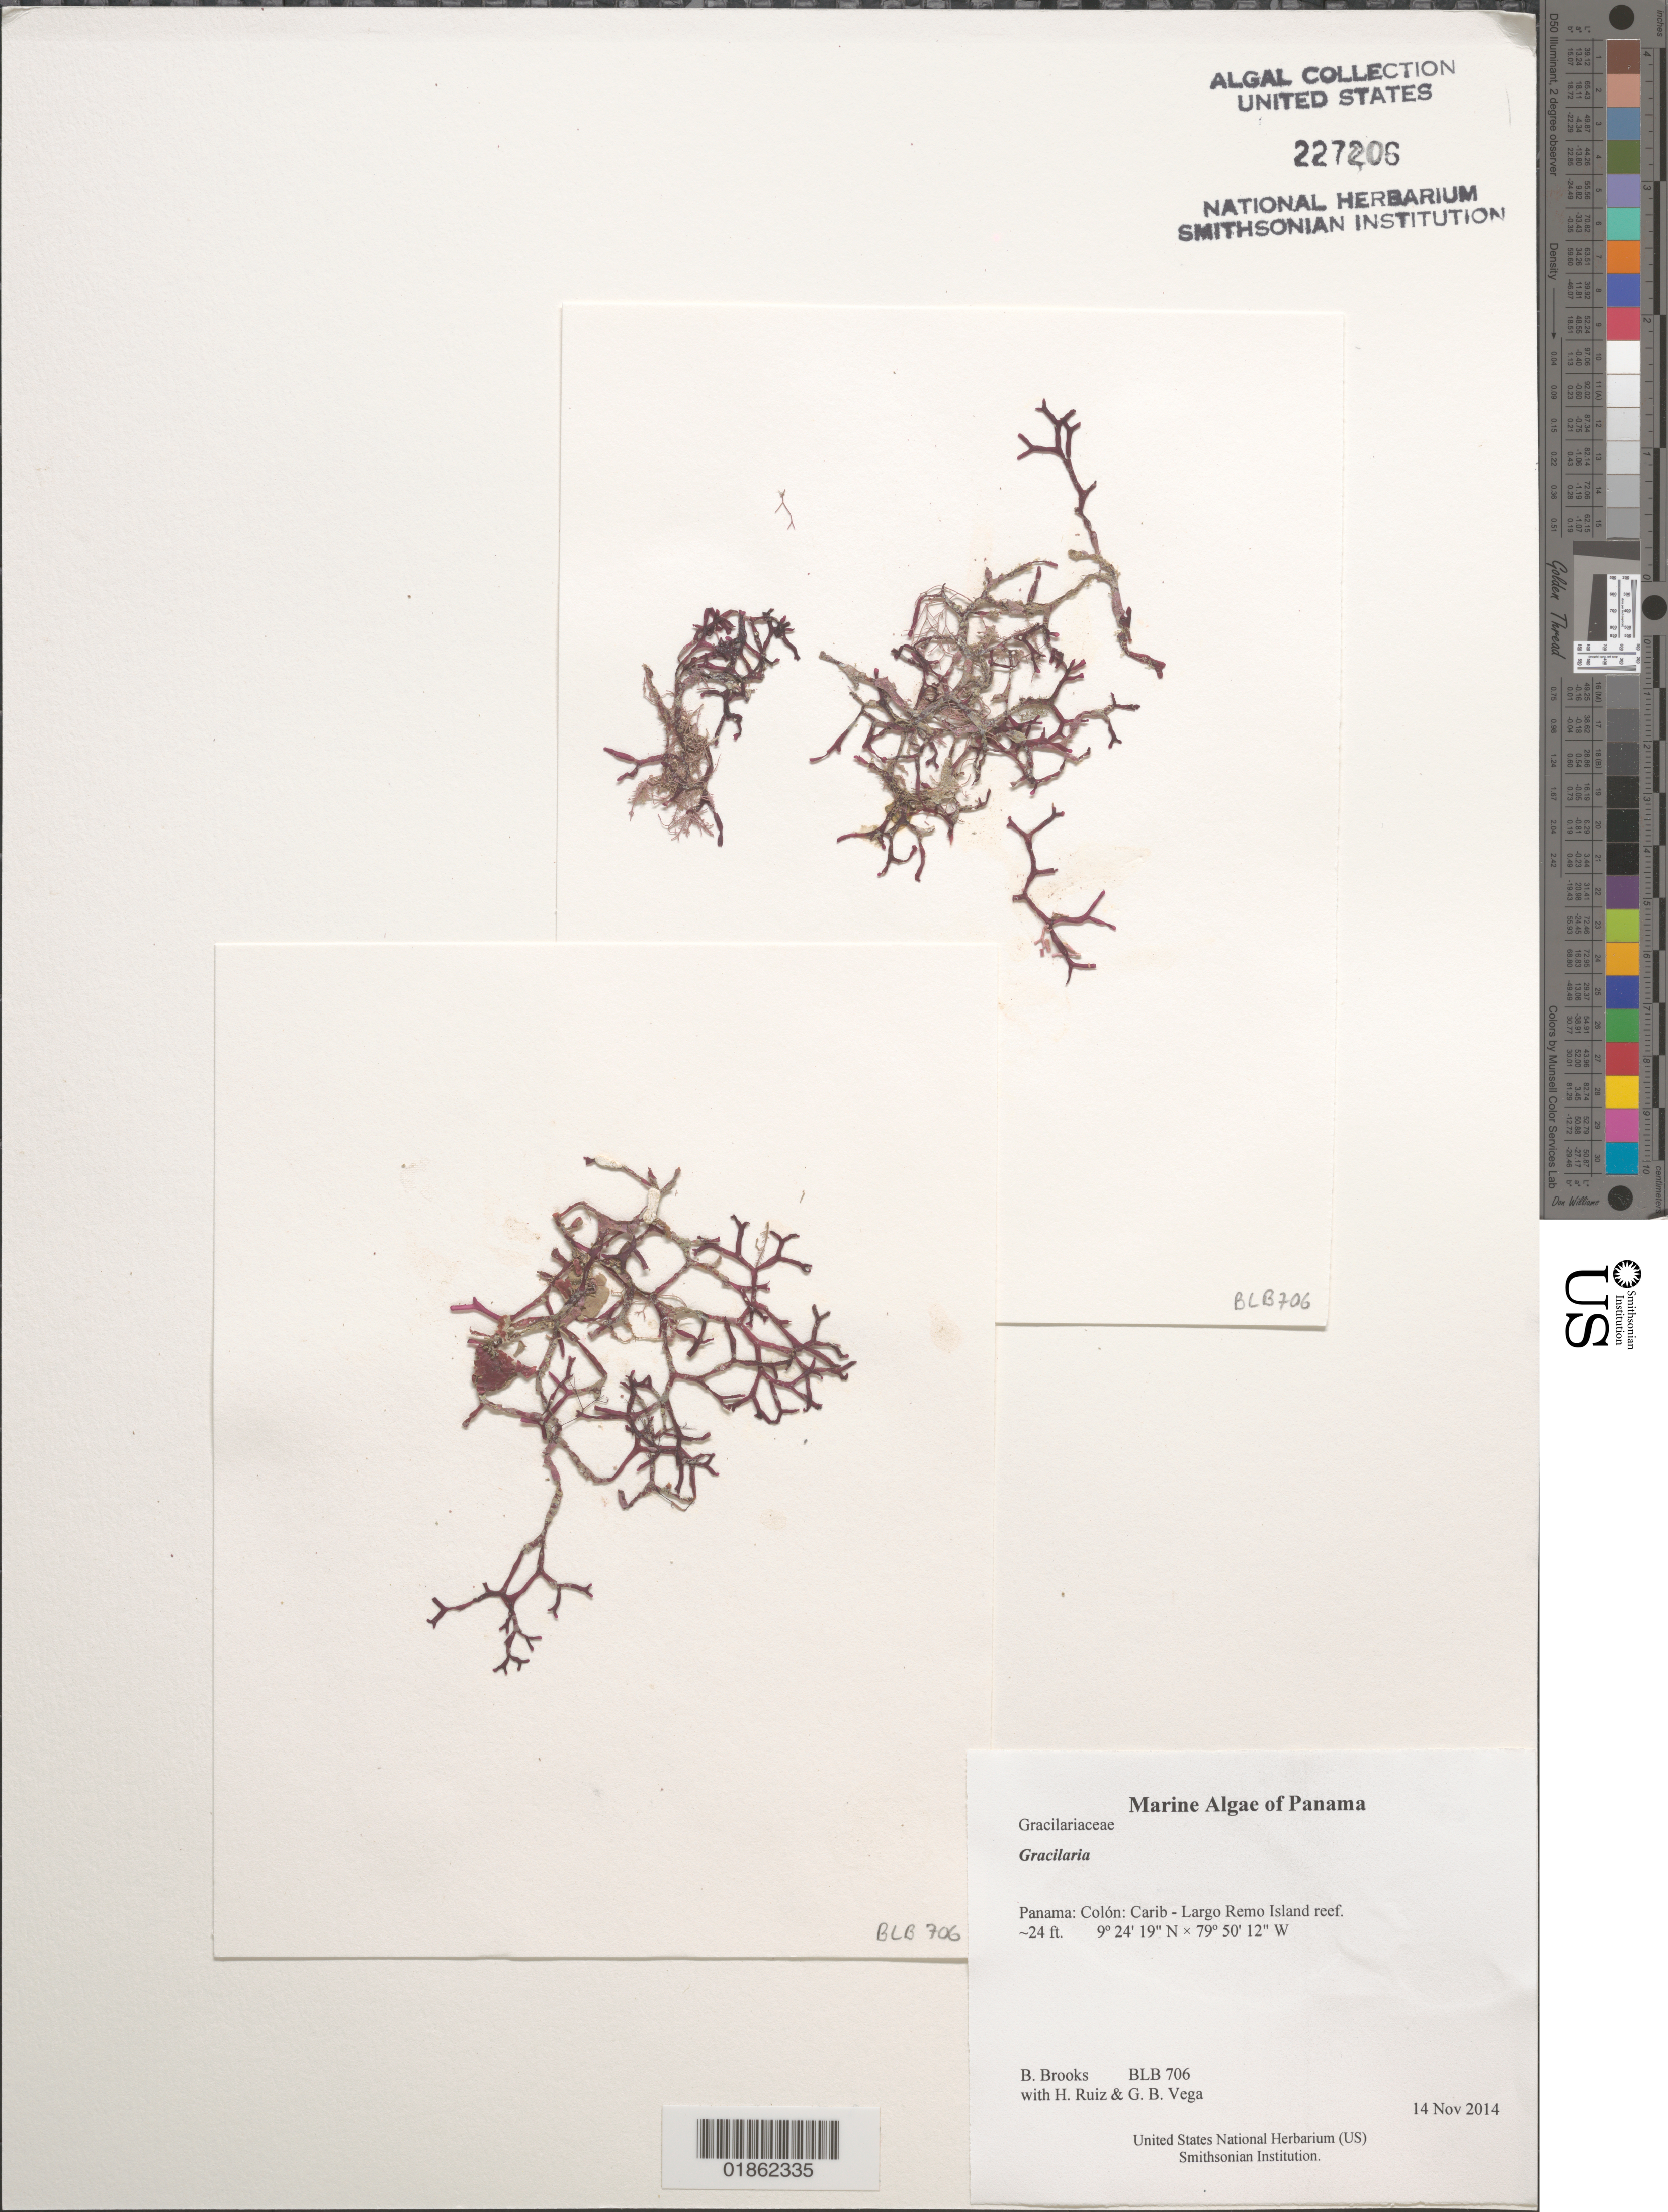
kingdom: Plantae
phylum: Rhodophyta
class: Florideophyceae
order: Gracilariales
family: Gracilariaceae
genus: Gracilaria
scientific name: Gracilaria sp.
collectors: B. Brooks, H. Ruiz & G. B. Vega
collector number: BLB 706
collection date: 2014-11-14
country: Panama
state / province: Colón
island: Largo Remo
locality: Carib - Largo Remo Island reef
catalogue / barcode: US 227206